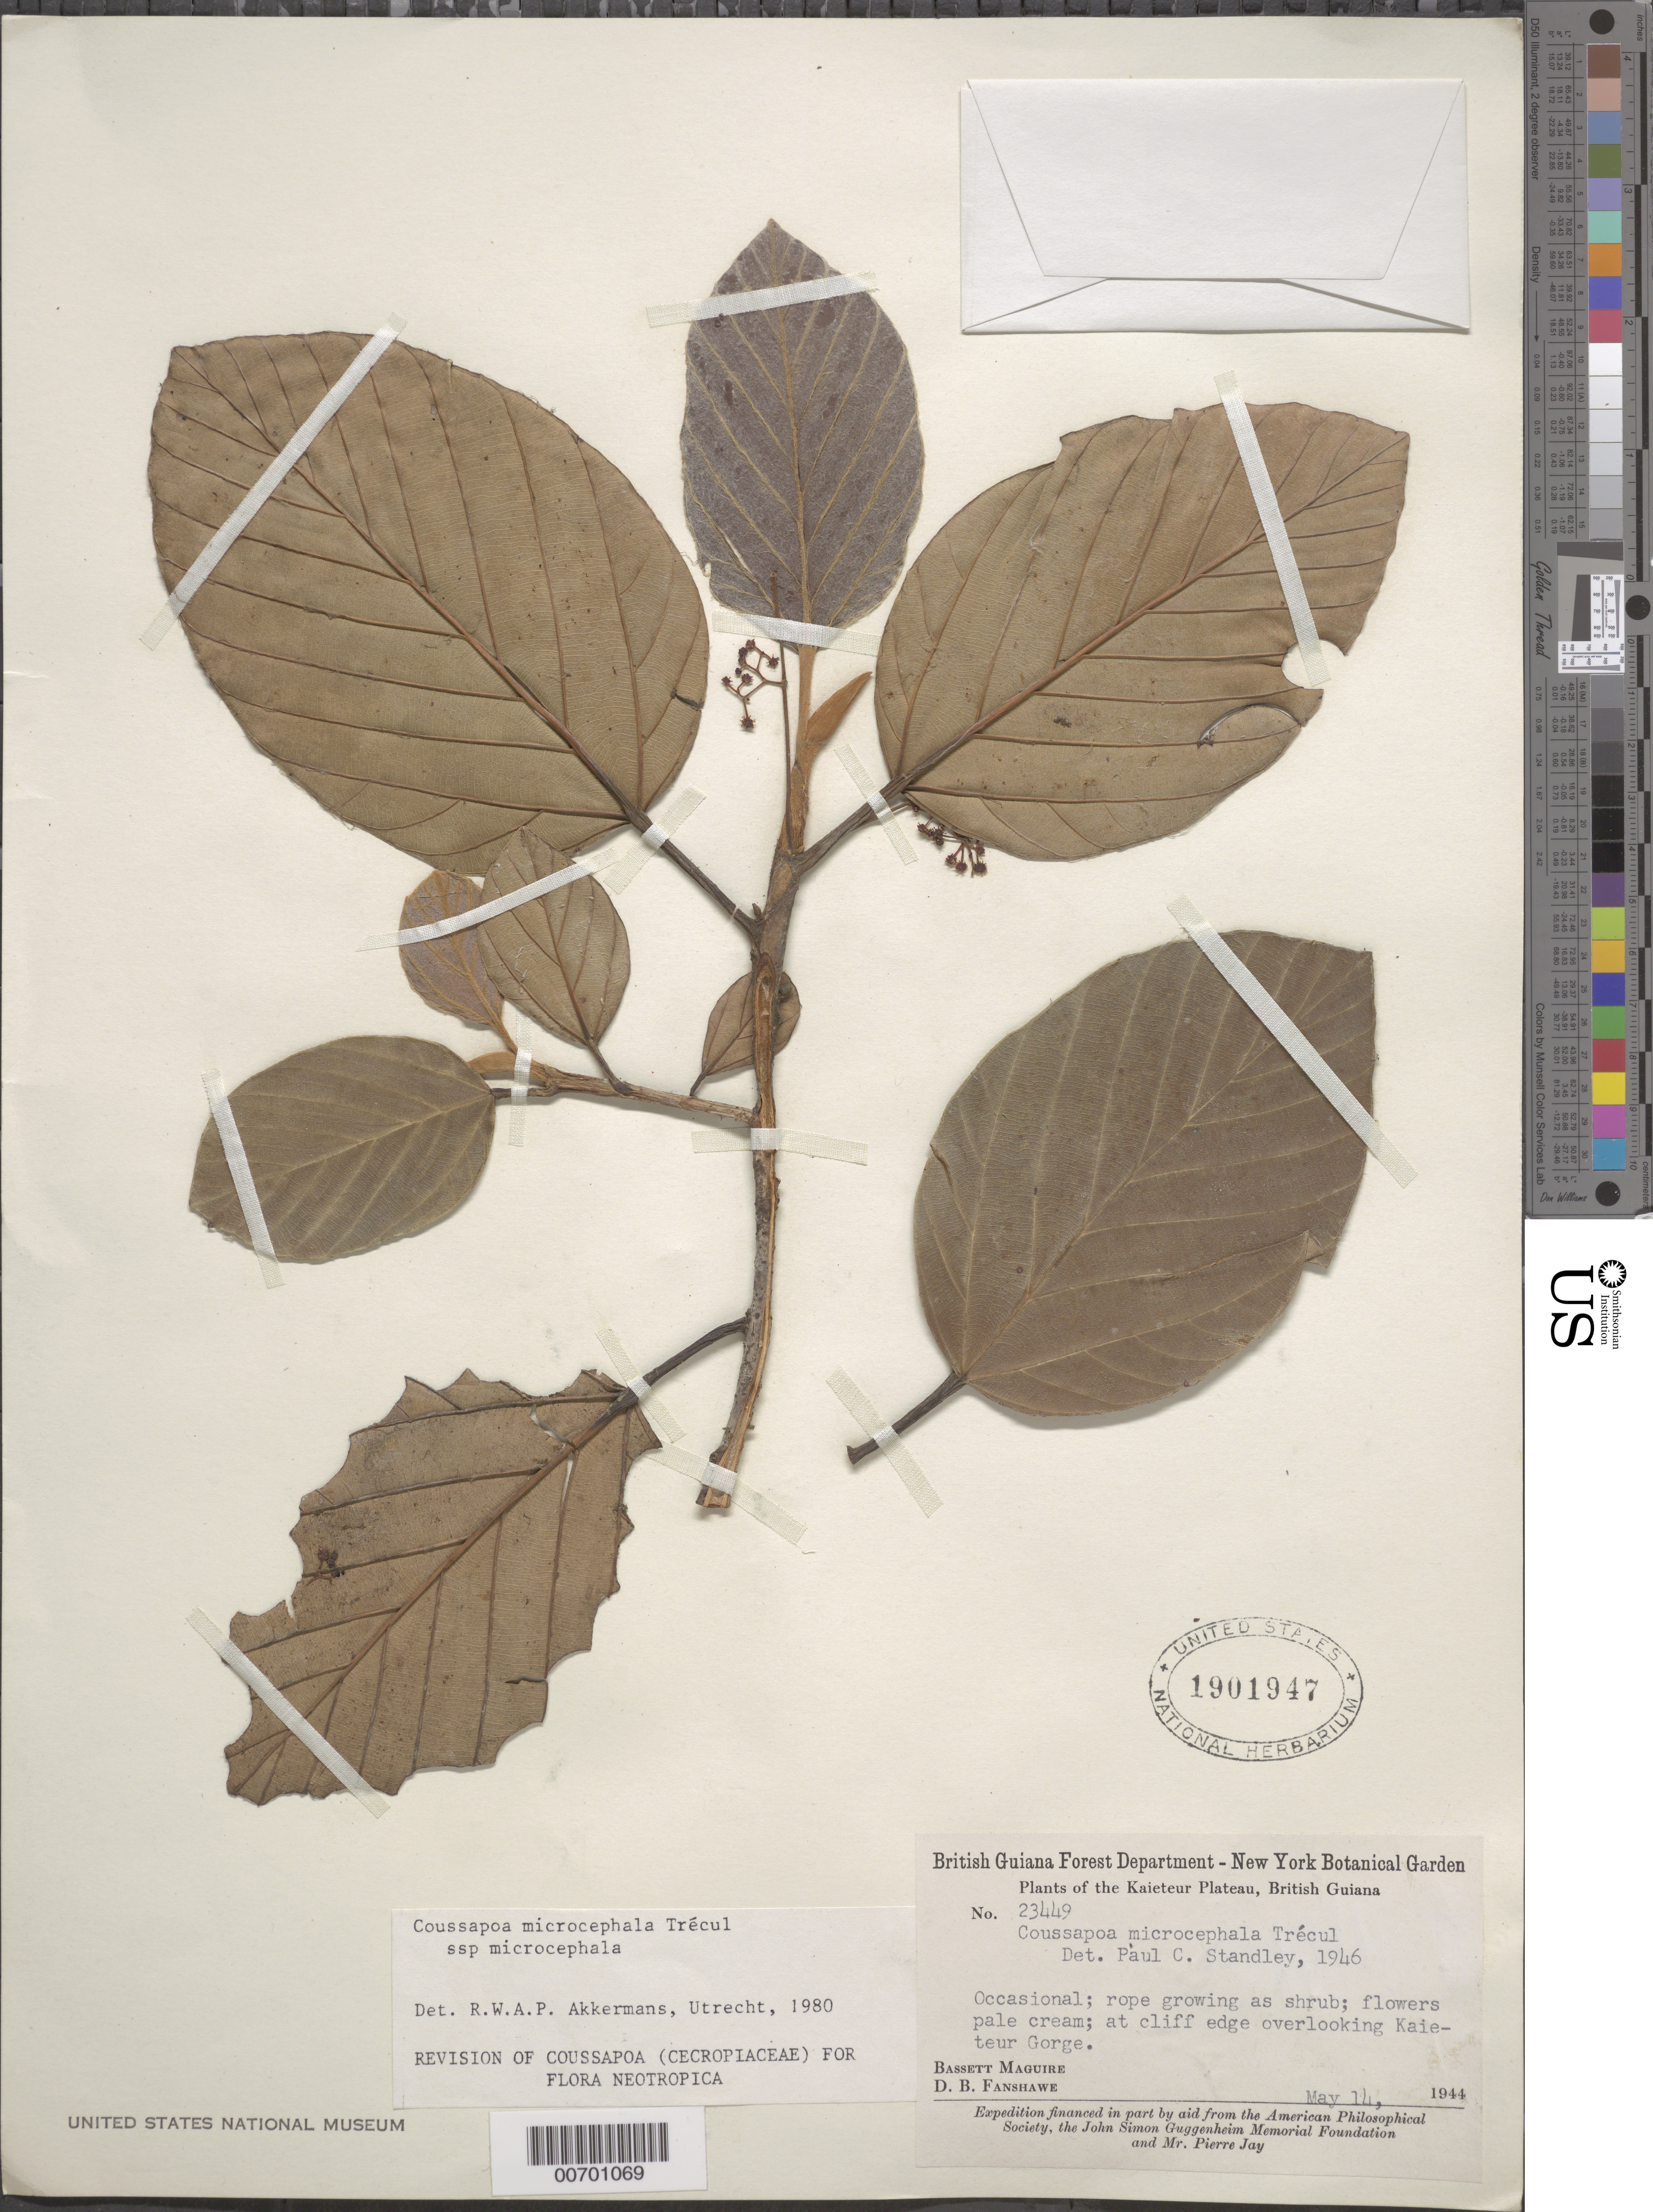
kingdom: Plantae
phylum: Tracheophyta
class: Magnoliopsida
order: Rosales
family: Urticaceae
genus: Coussapoa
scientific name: Coussapoa microcephala subsp. microcephala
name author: Trécul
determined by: Akkermans, R. W. A. P.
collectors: B. Maguire & D. B. Fanshawe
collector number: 23449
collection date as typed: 14-May-44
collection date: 1944-05-14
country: Guyana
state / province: Potaro-Siparuni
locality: Kaieteur Plateau, Potaro River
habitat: Cliff edge overlooking Kaieteur Gorge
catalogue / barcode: US 1901947